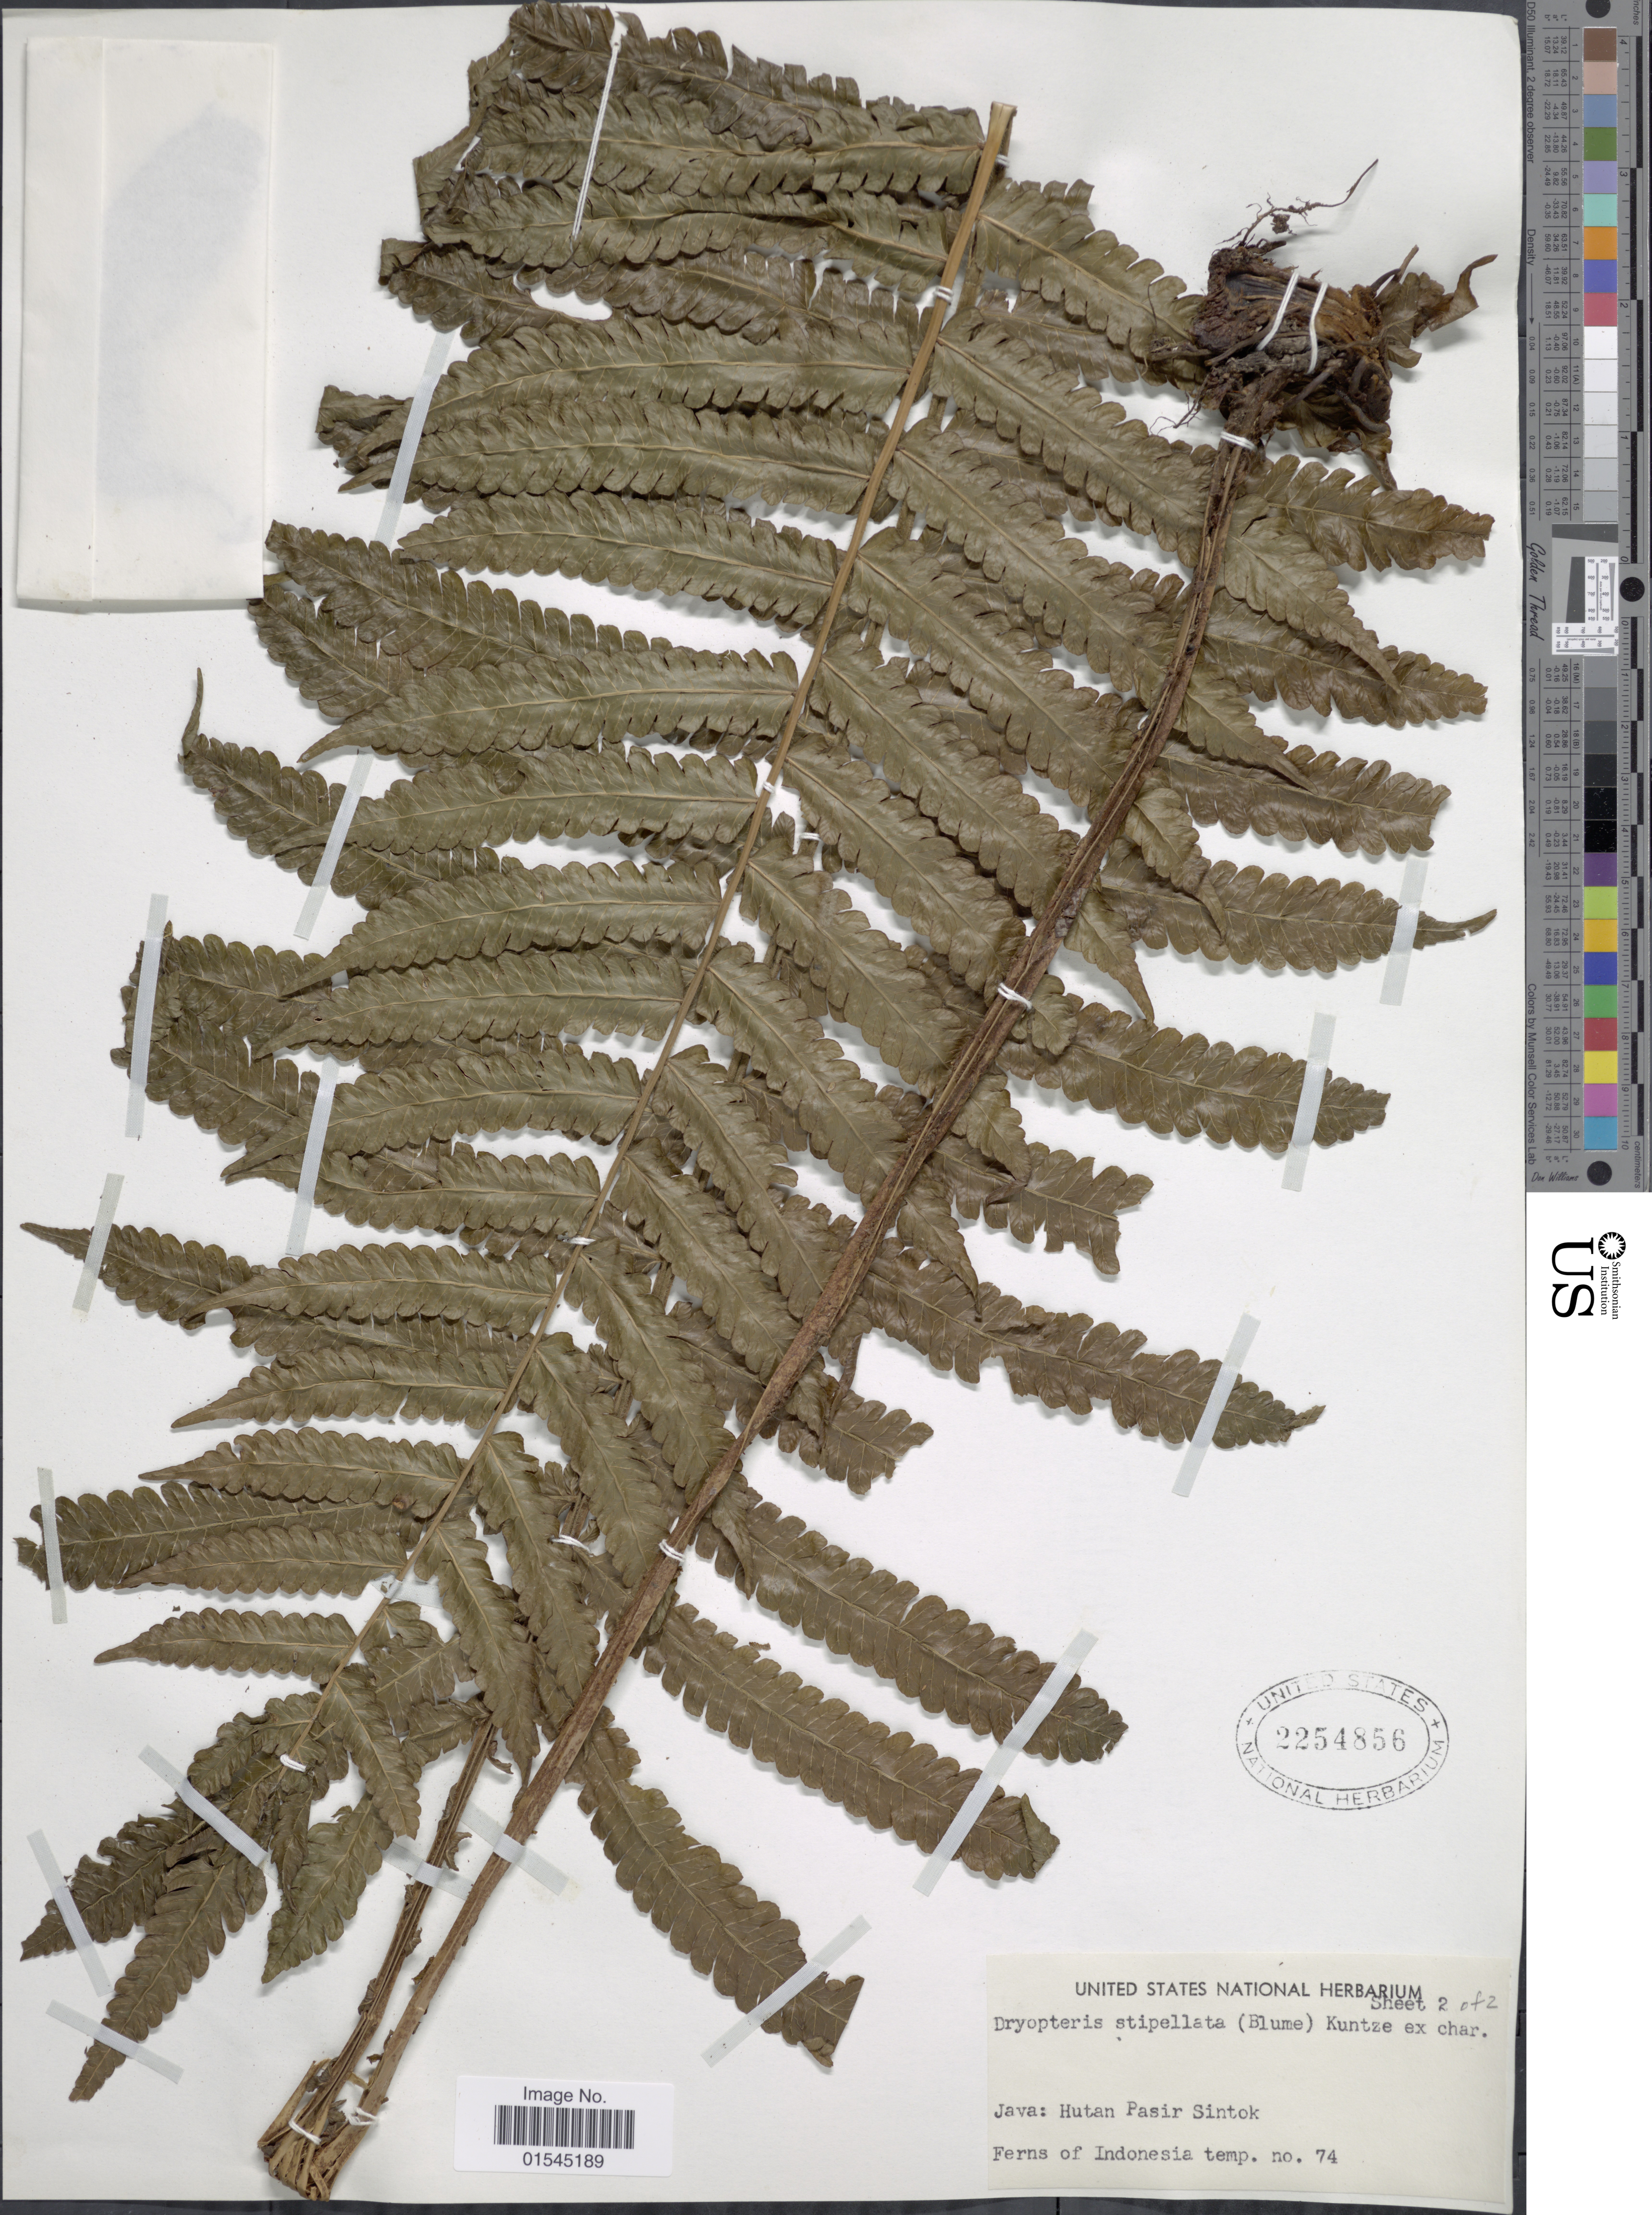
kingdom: Plantae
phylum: Tracheophyta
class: Polypodiopsida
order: Polypodiales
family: Thelypteridaceae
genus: Sphaerostephanos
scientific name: Sphaerostephanos stipellatus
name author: (Blume) Holttum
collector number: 74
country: Indonesia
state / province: Java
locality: Java: Hutan Pasir Sintok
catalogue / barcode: US 2254856